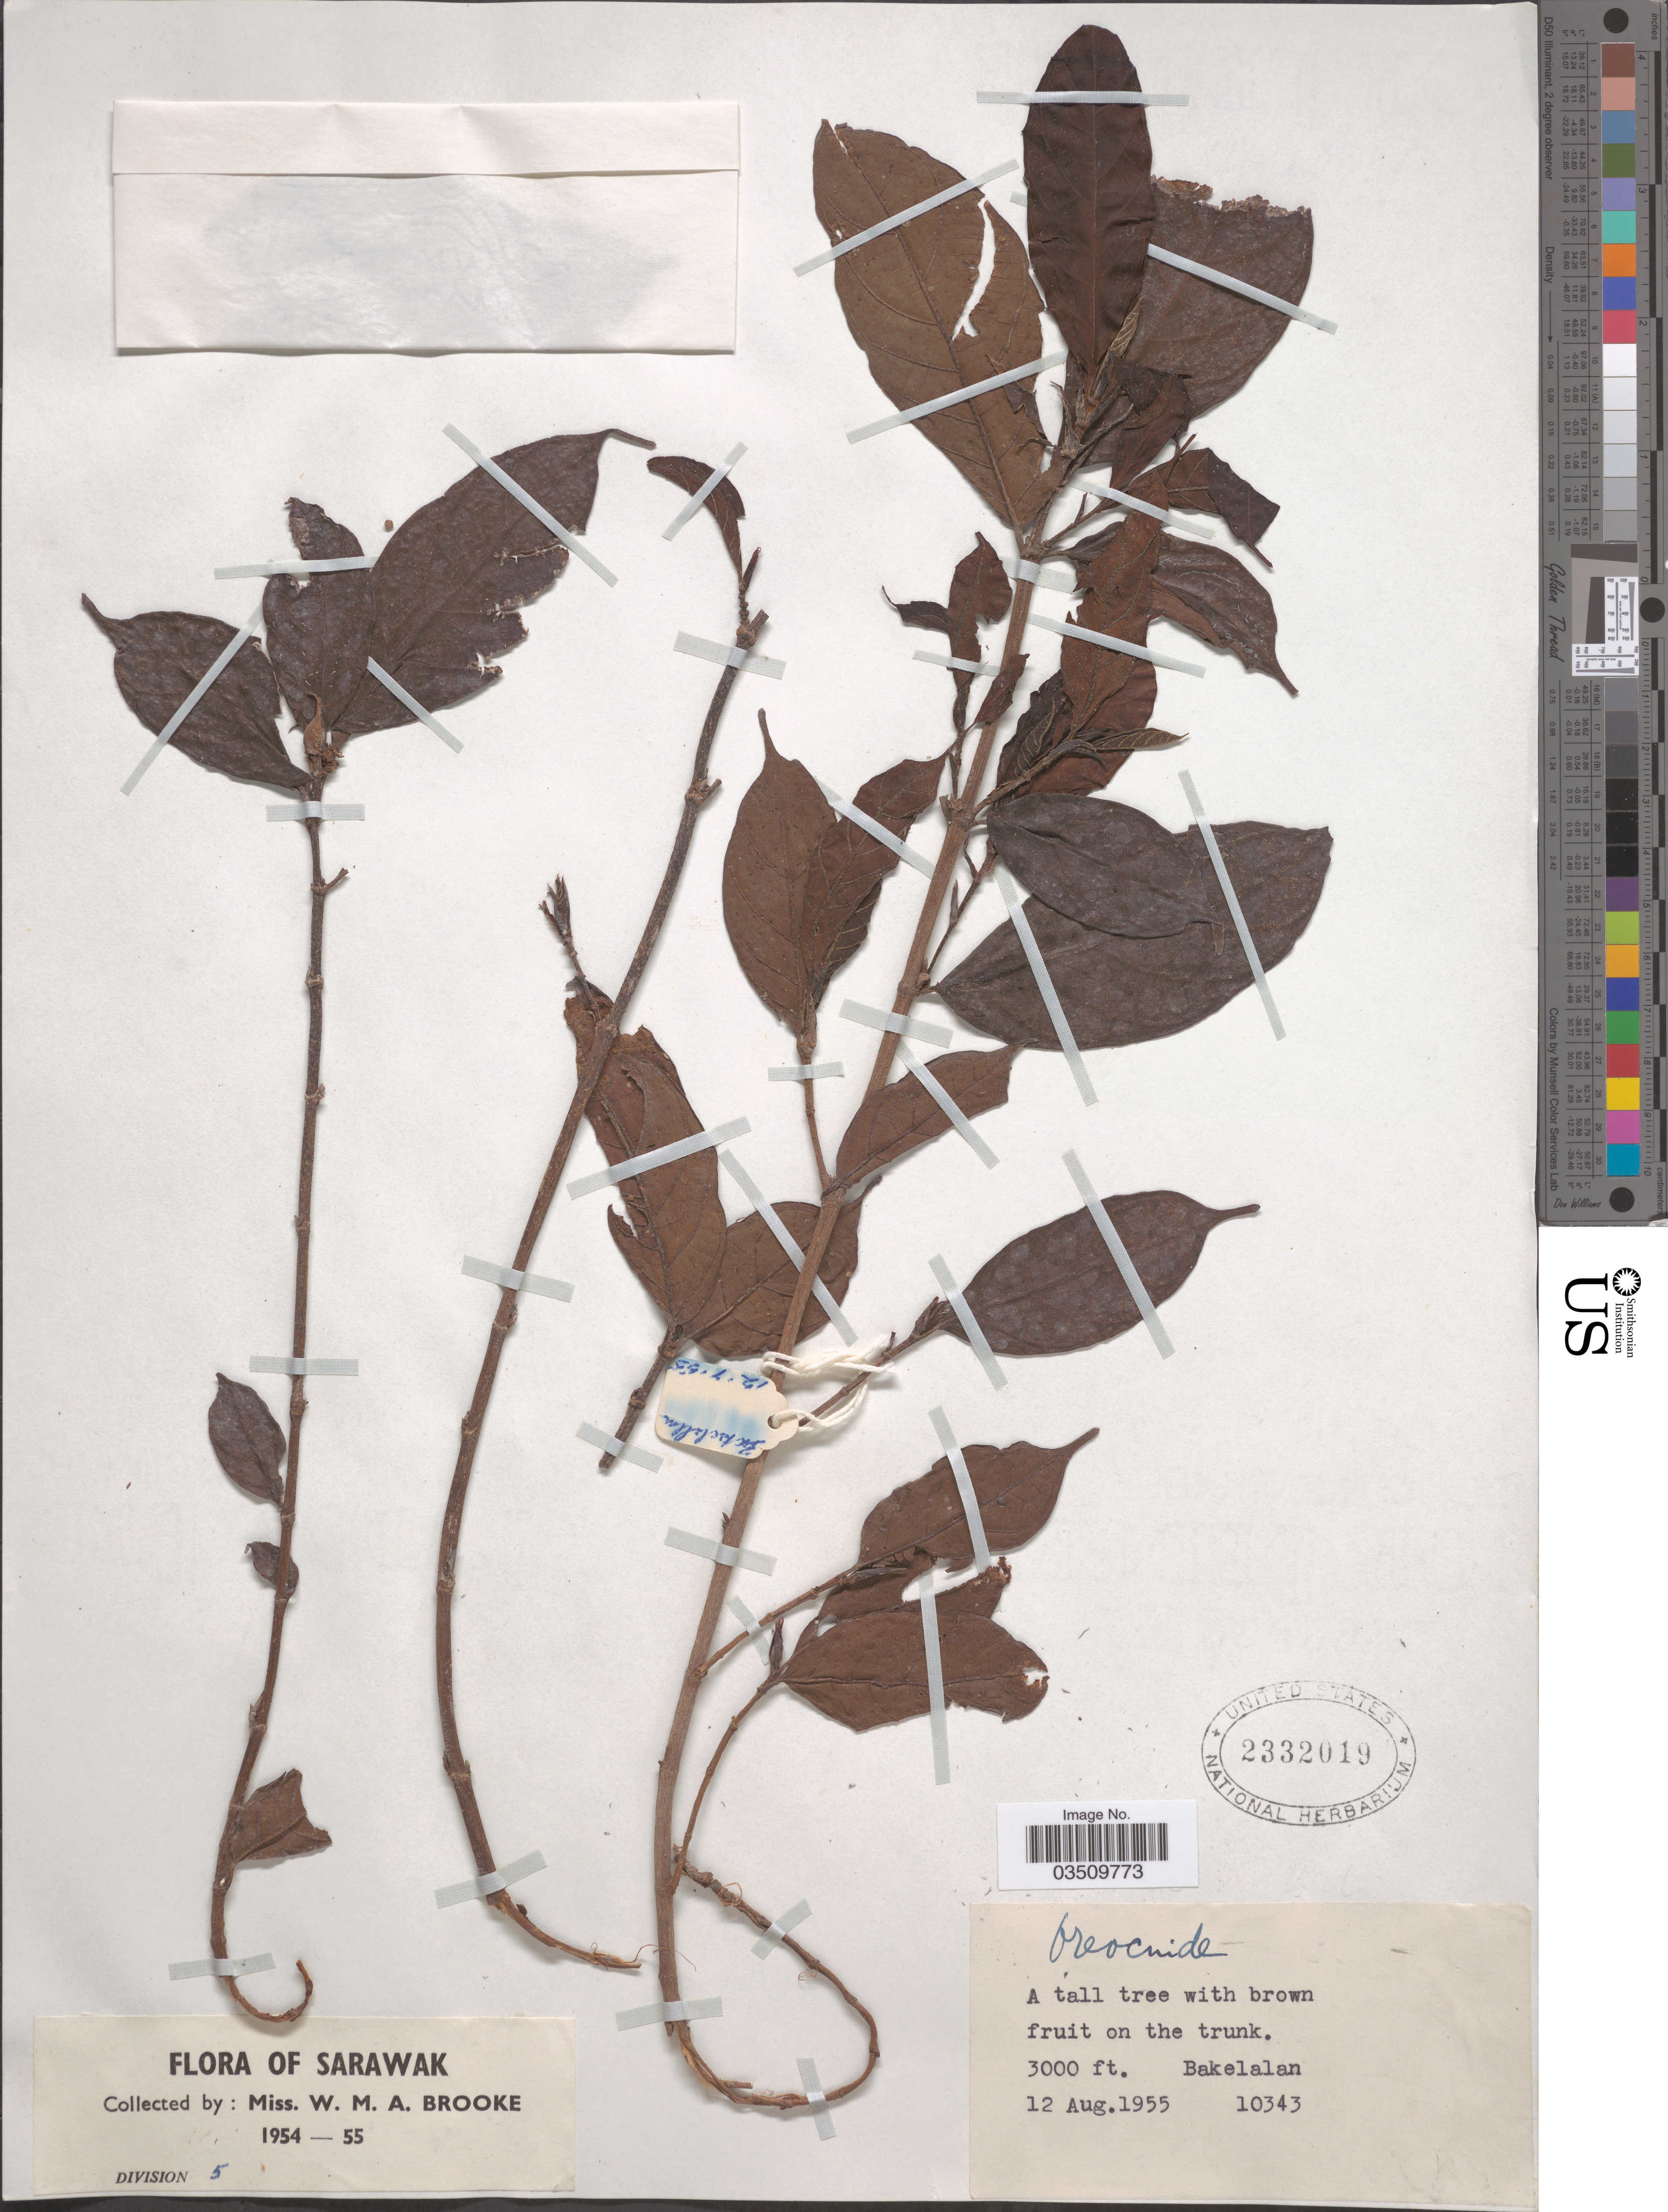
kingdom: Plantae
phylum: Tracheophyta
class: Magnoliopsida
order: Rosales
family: Urticaceae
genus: Oreocnide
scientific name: Oreocnide sp.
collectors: W. Brooke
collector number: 10343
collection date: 1955-08-12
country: Malaysia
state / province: Sarawak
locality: Bakelalan. Division 5.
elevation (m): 914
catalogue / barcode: US 2332019